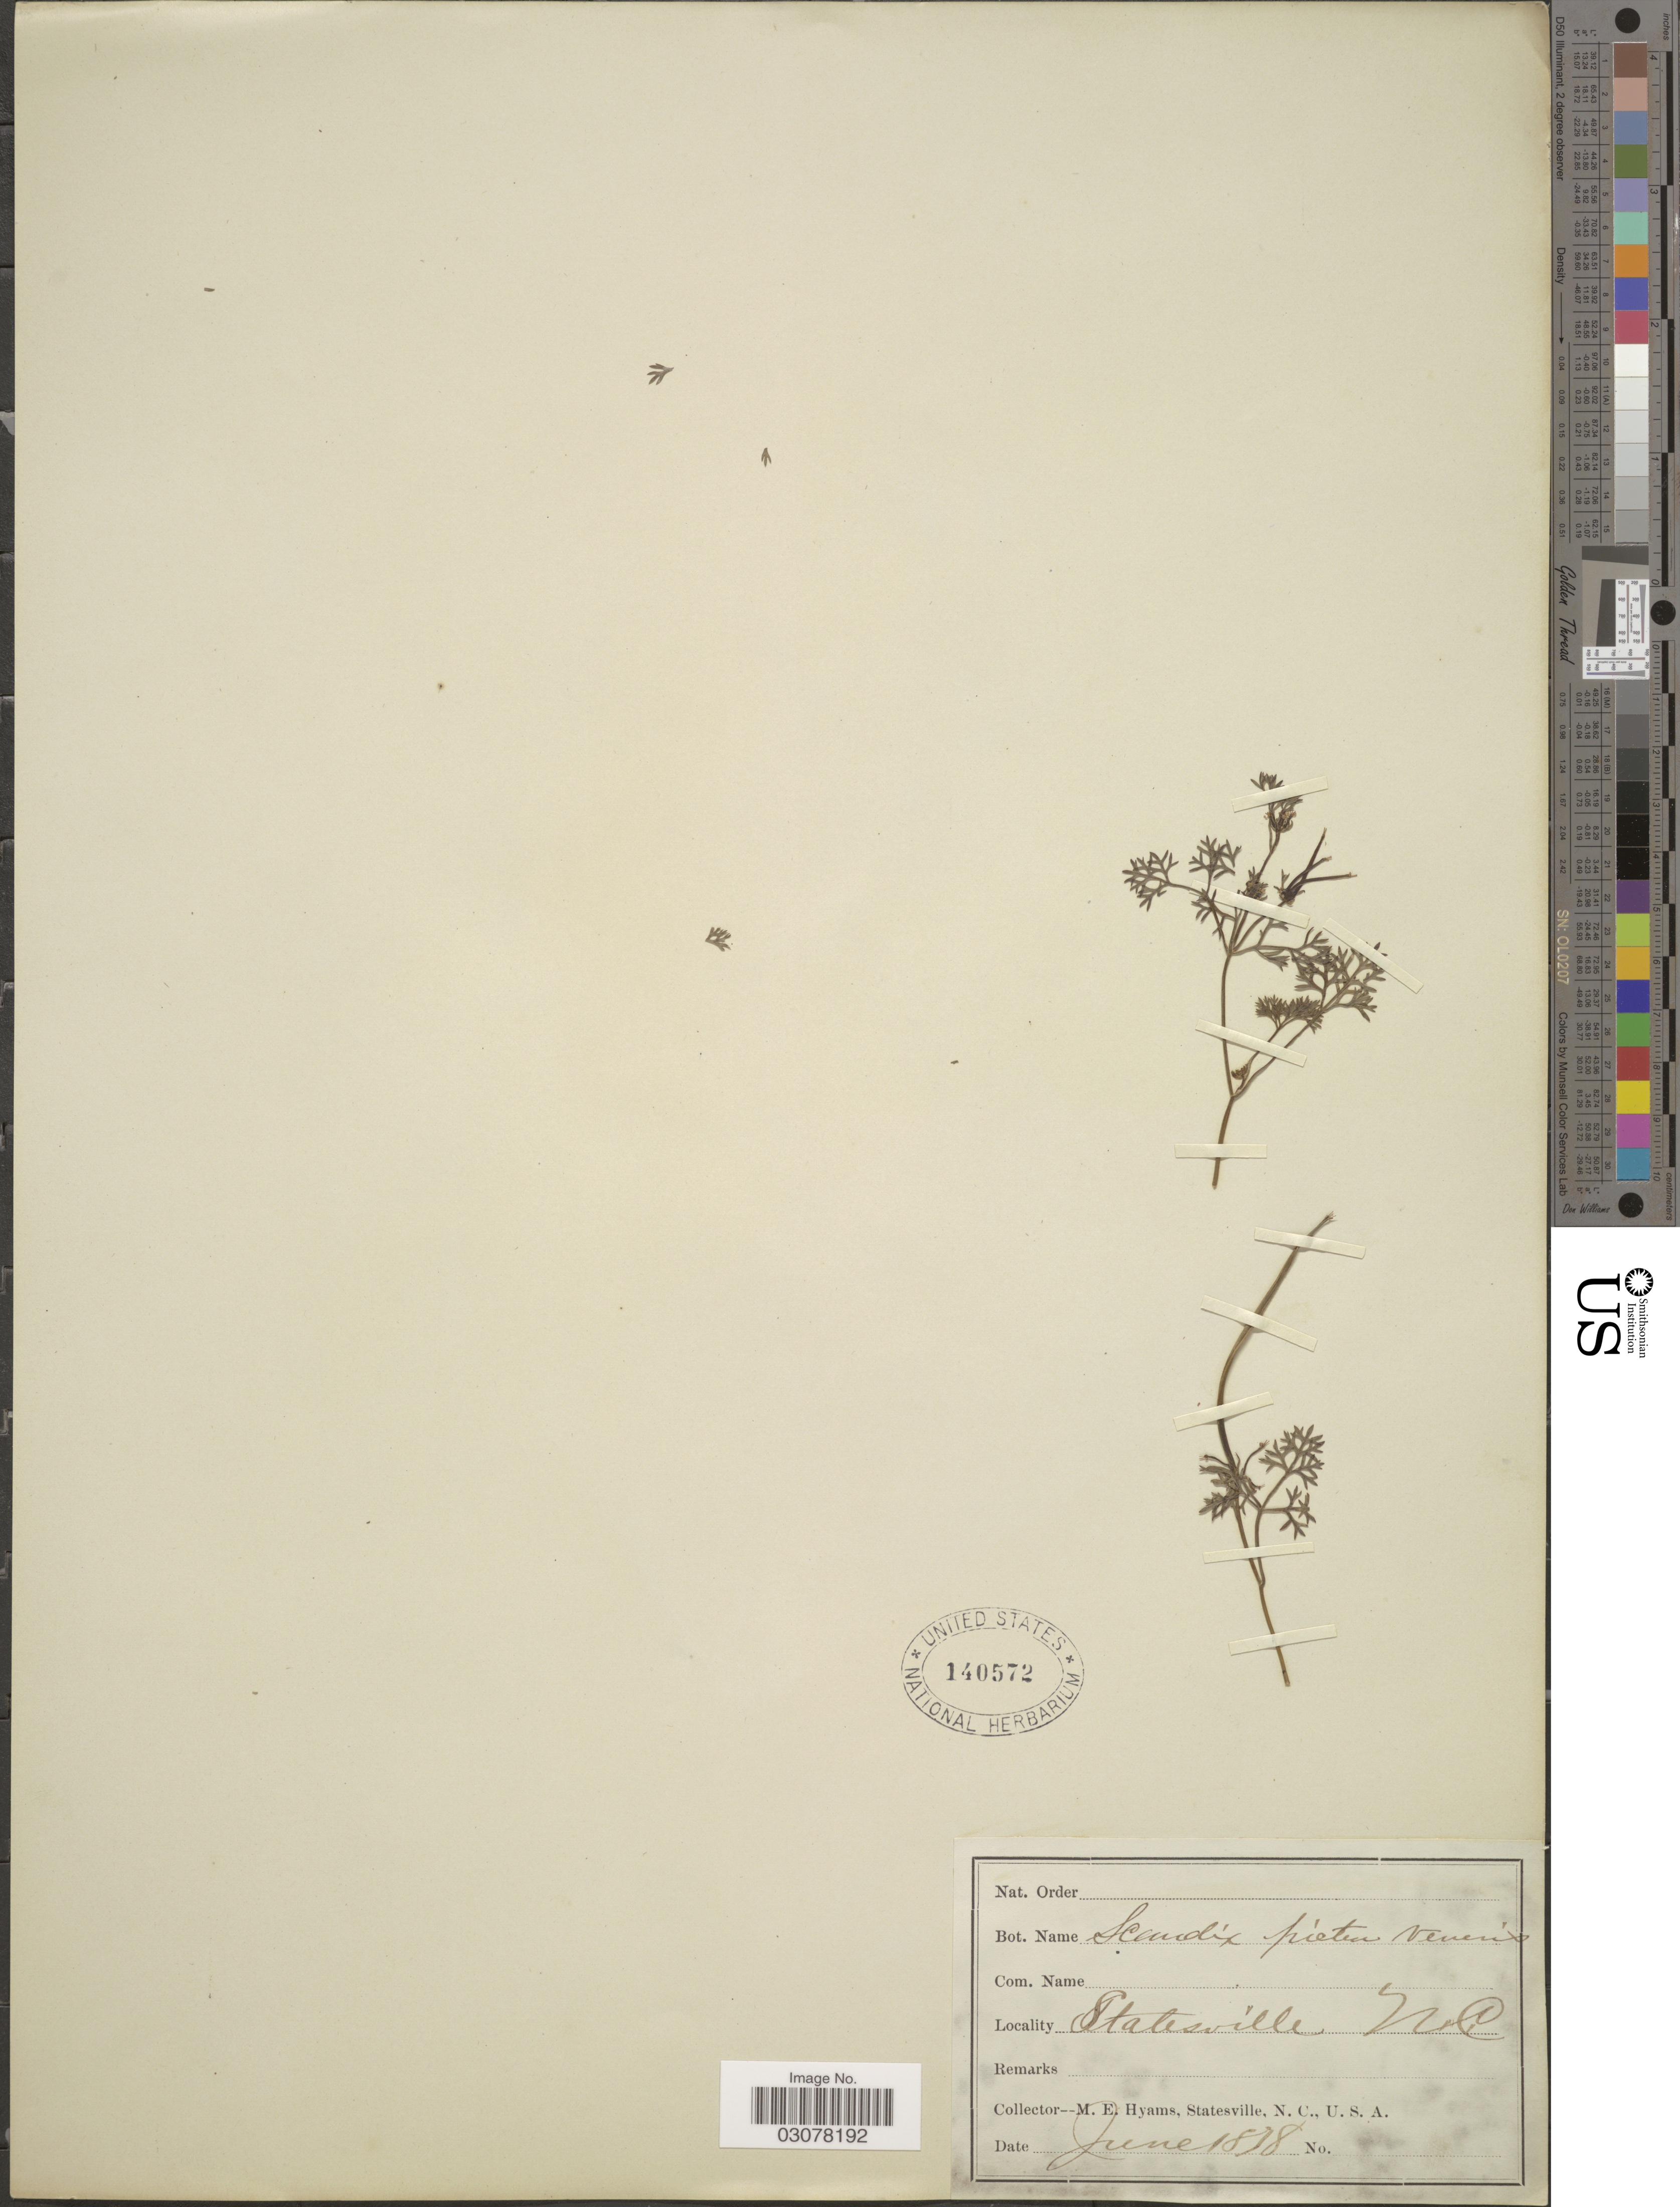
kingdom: Plantae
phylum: Tracheophyta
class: Magnoliopsida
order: Apiales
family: Apiaceae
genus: Scandix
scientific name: Scandix pecten-veneris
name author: L.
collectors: M. E. Hyams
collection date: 1878-06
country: United States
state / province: North Carolina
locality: Statesville N. C.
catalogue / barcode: US 140572